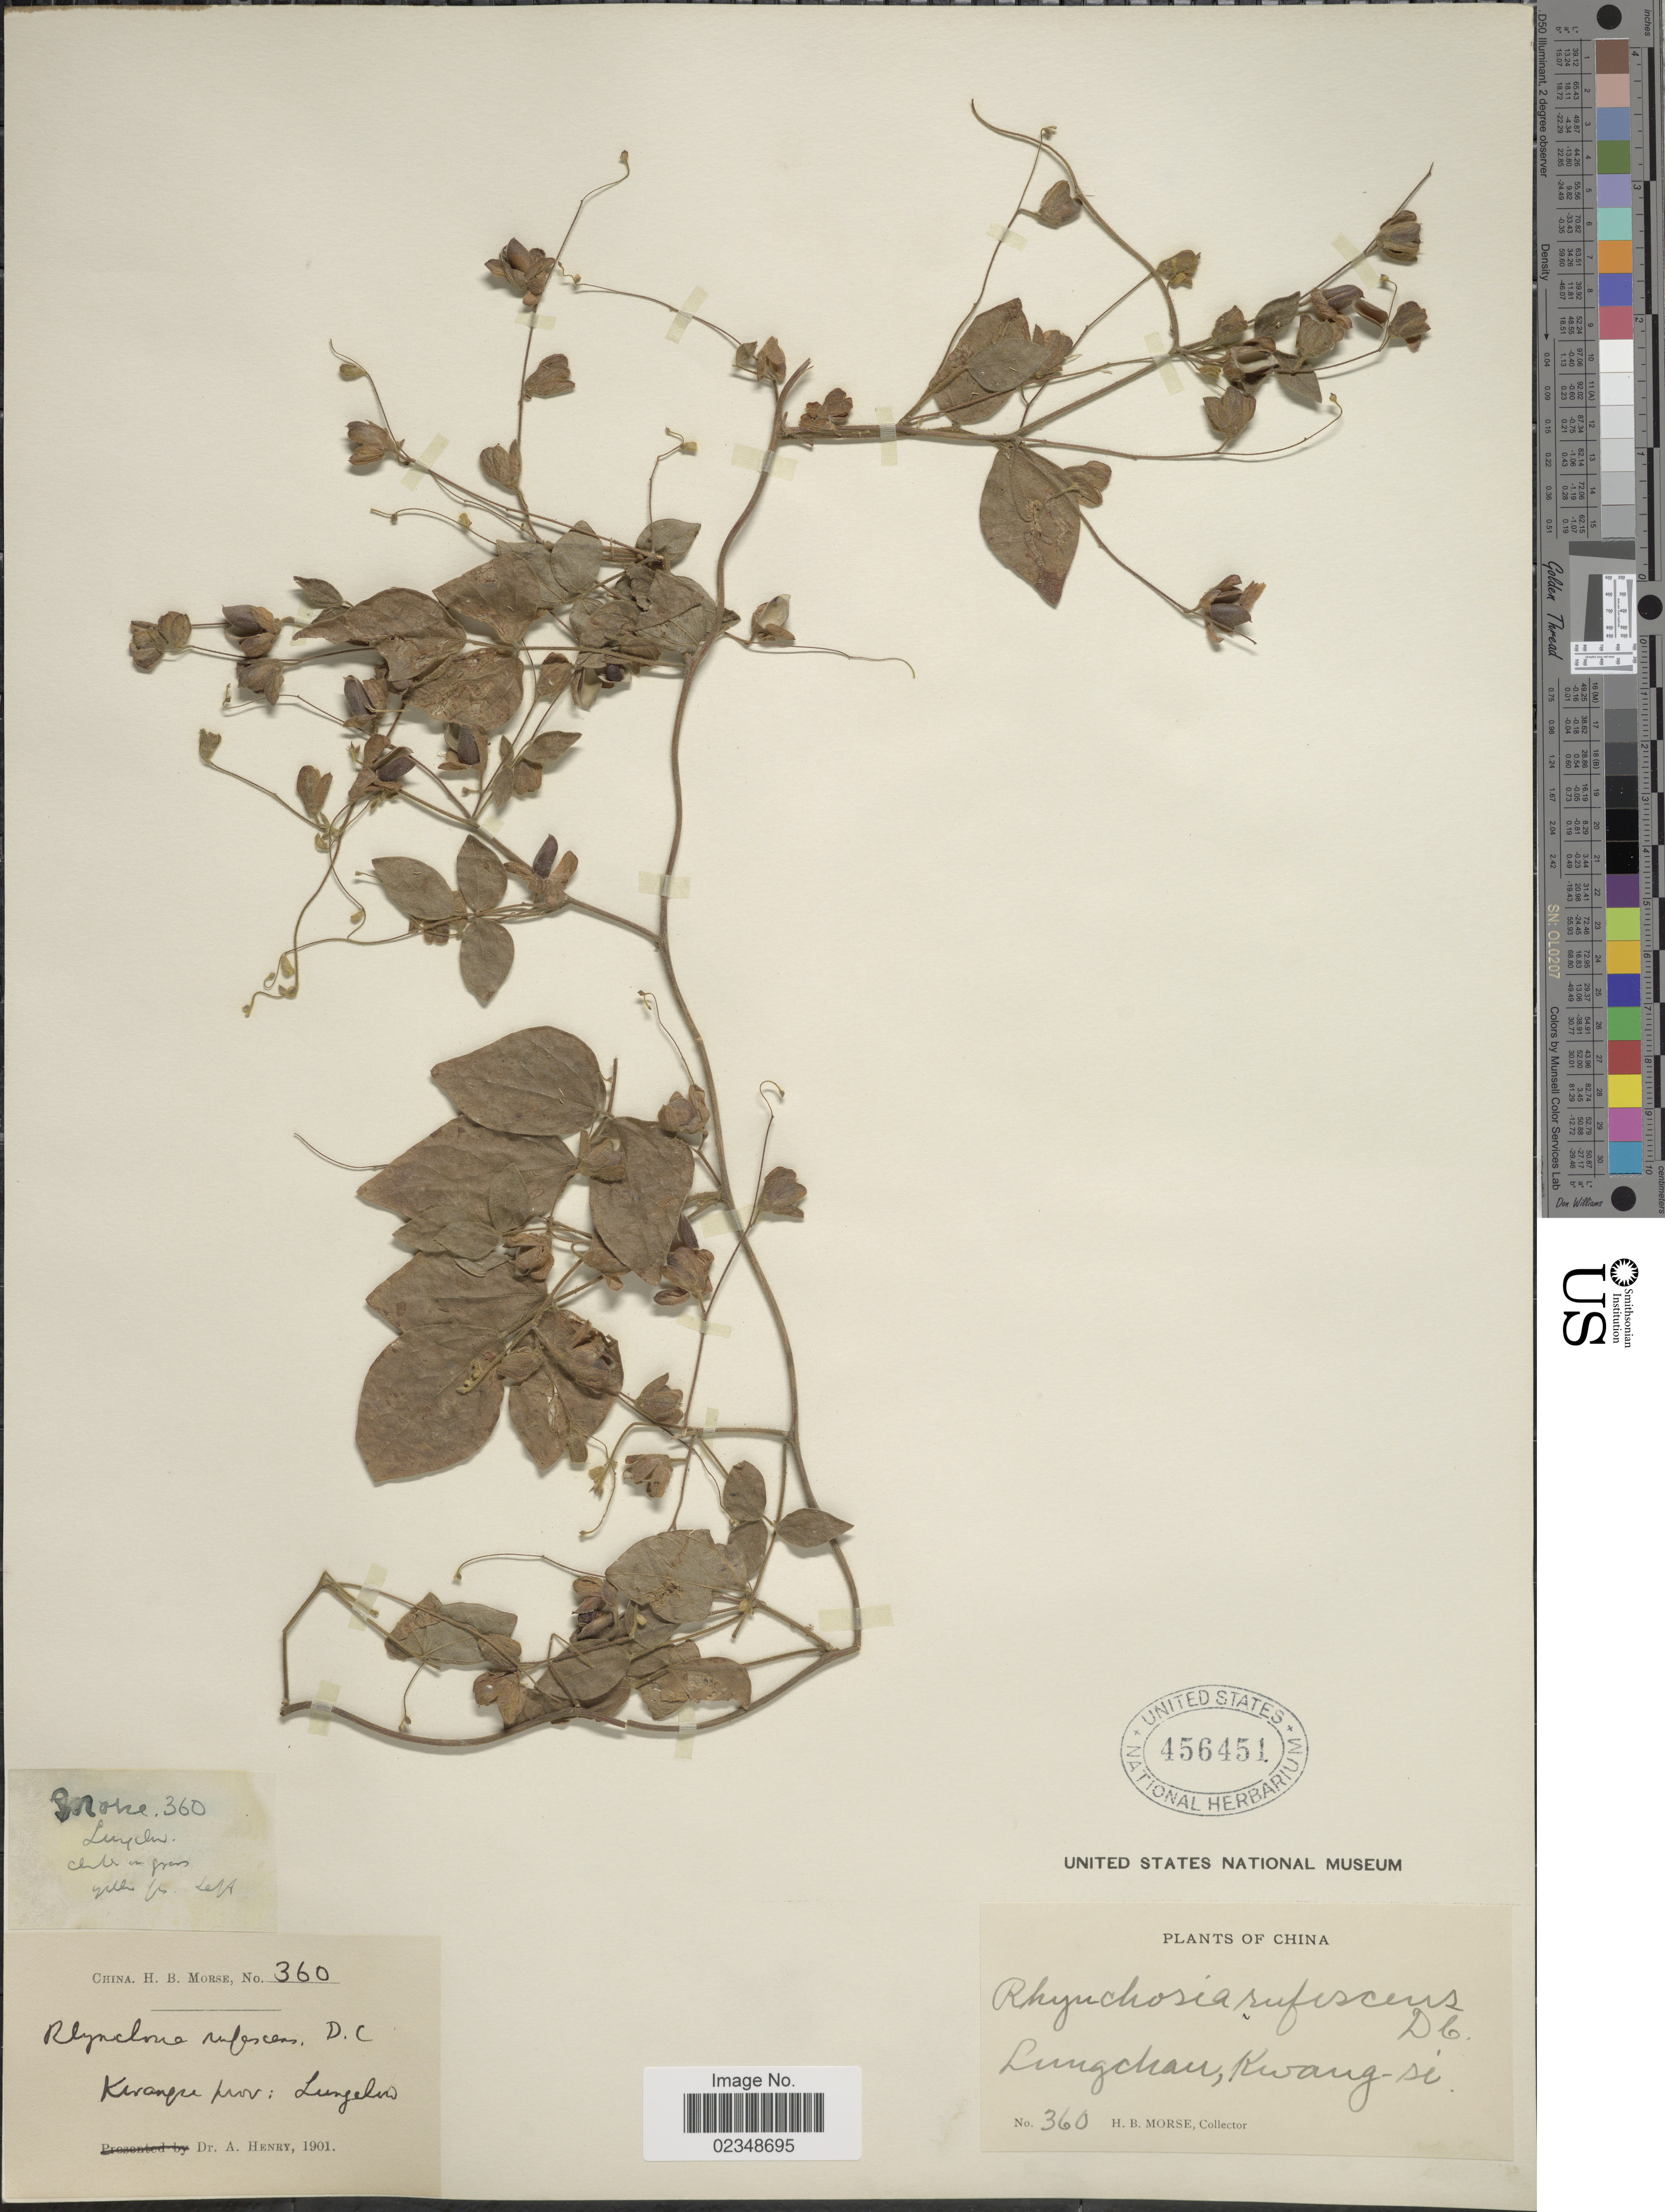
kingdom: Plantae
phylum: Tracheophyta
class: Magnoliopsida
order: Fabales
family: Fabaceae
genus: Rhynchosia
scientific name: Rhynchosia rufescens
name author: DC.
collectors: H. Morse & A. Henry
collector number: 360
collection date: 1901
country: China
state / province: Guangxi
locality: Lungchau, Kwang-si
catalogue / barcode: US 456451